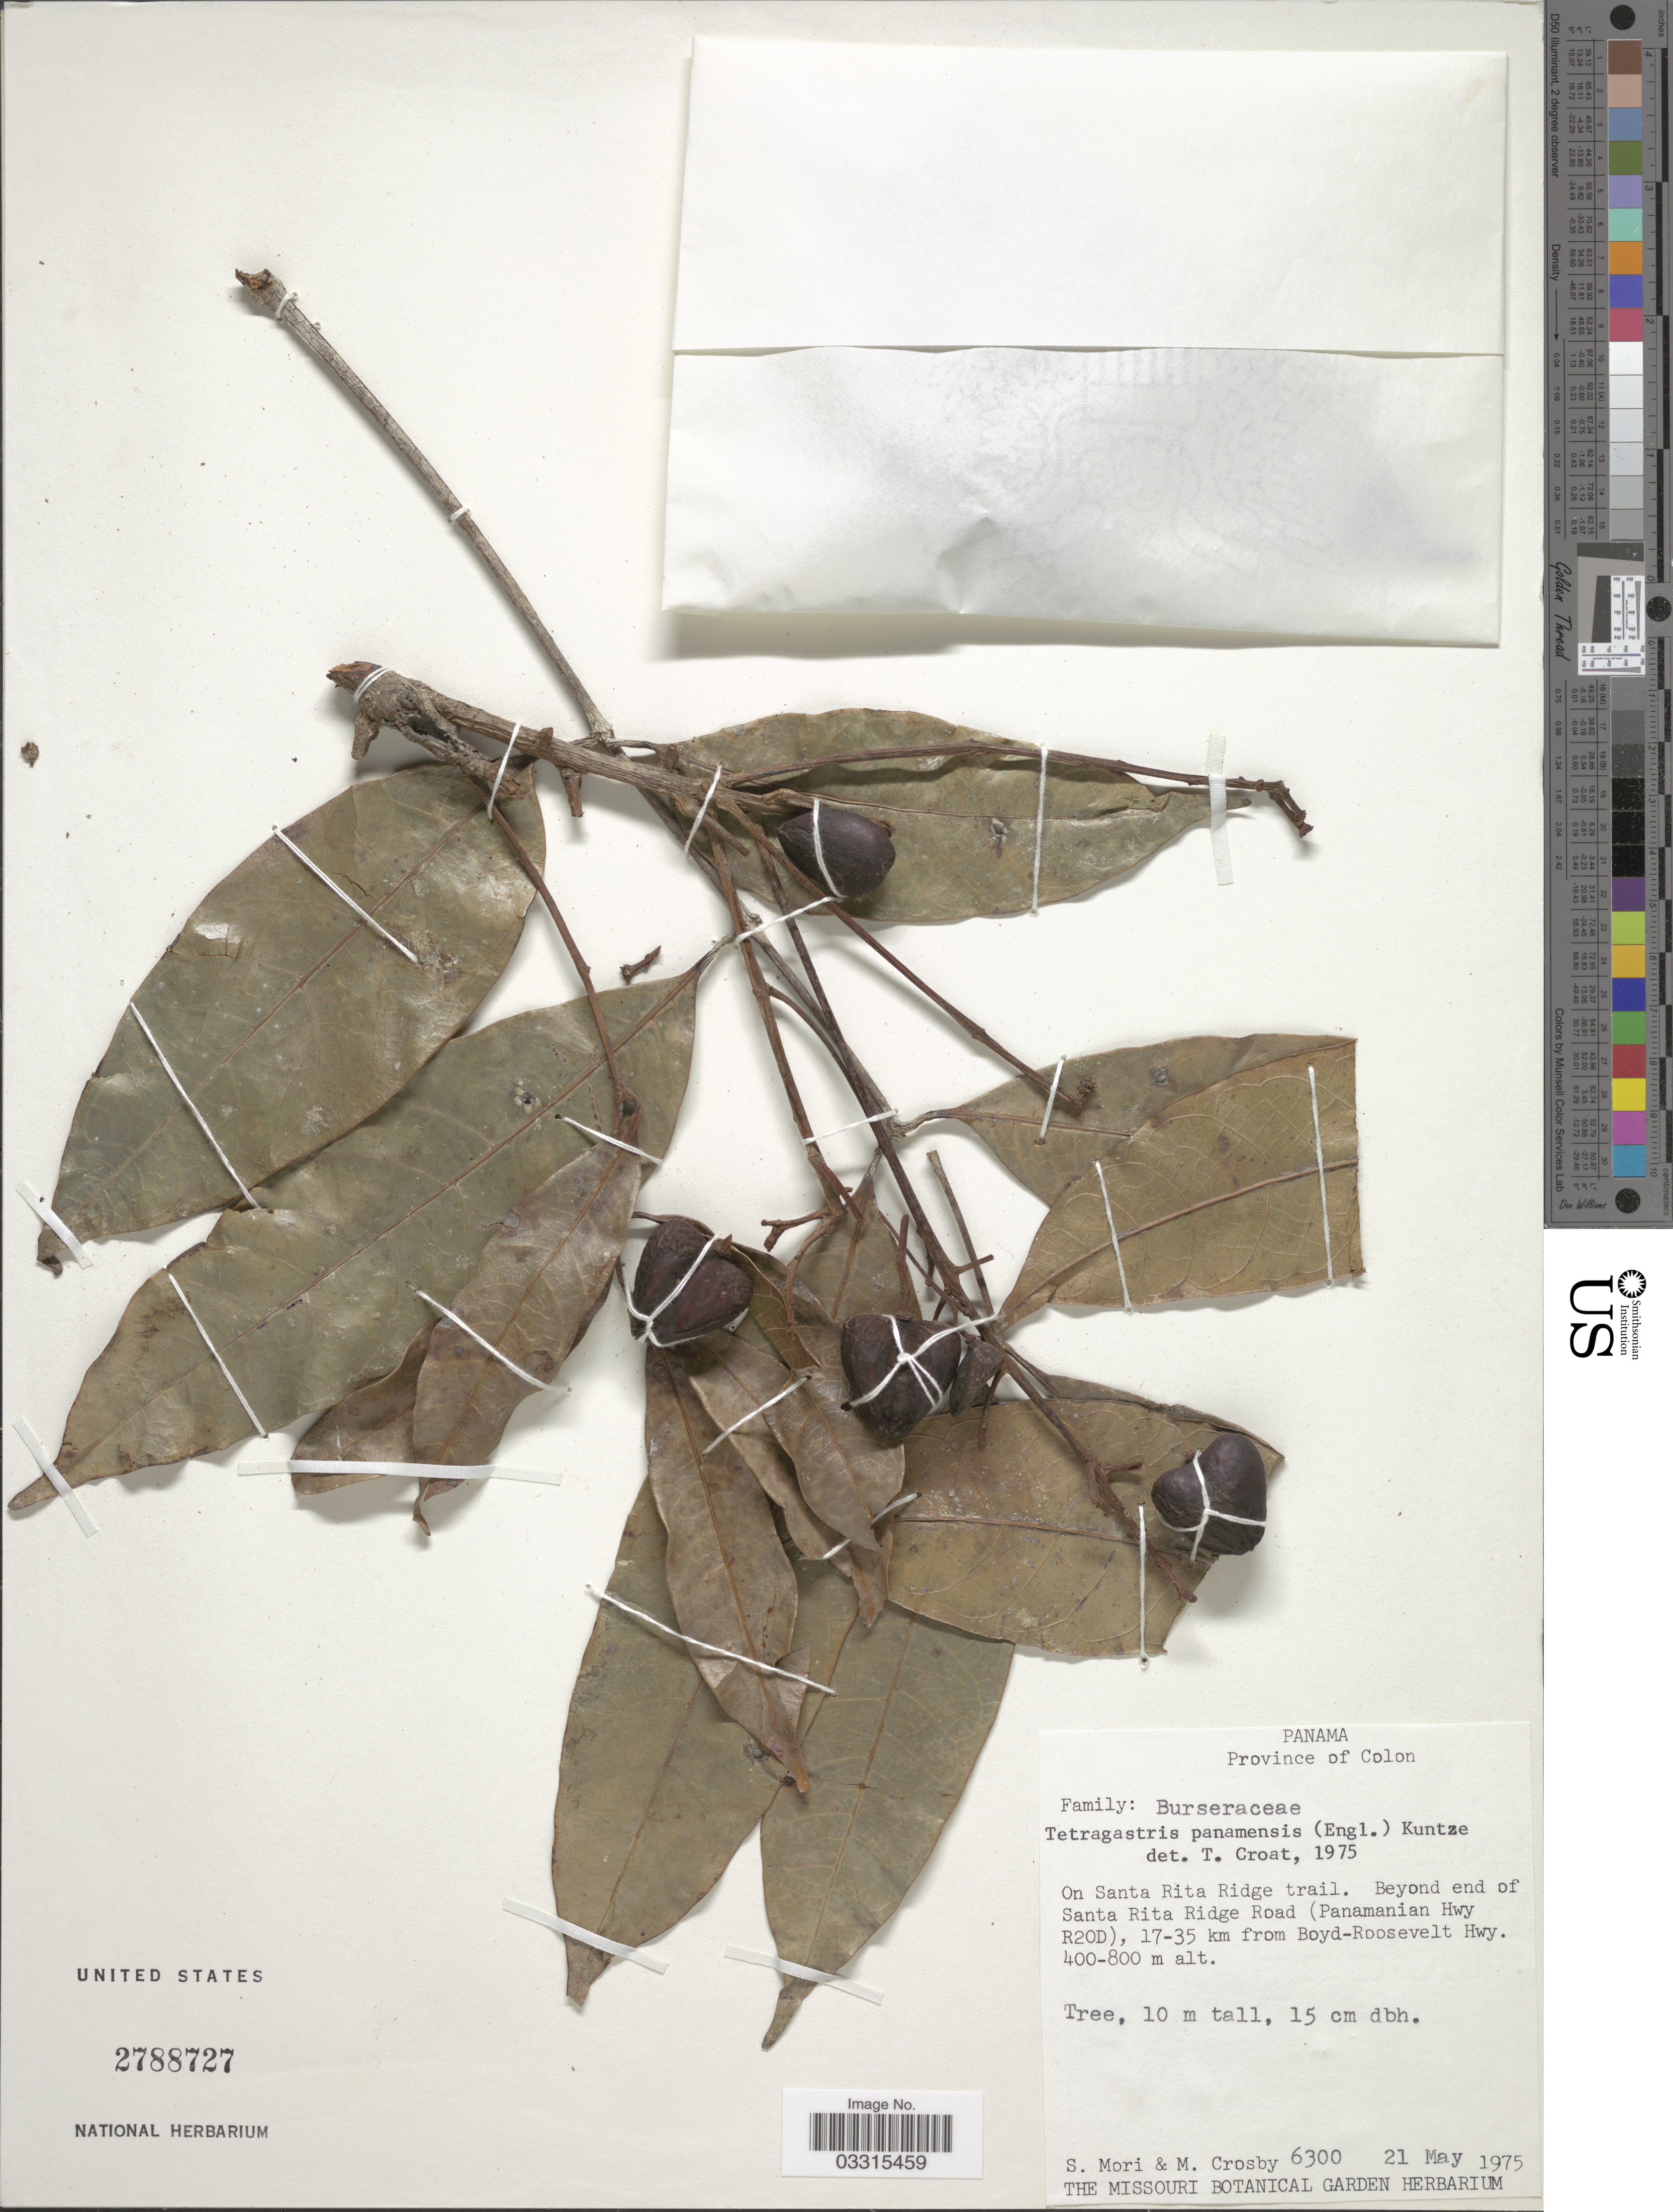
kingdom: Plantae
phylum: Tracheophyta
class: Magnoliopsida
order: Sapindales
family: Burseraceae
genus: Protium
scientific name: Protium stevensonii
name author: (Standl.) Daly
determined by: Daly, Douglas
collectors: S. Mori & M. Crosby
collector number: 6300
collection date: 1975-05-21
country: Panama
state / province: Colón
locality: On Santa Rita Ridge trail. Beyond end of Santa Rita Ridge Road (Panamanian Hwy R20D), 17-35 km from Boyd-Roosevelt Hwy.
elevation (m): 400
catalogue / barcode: US 2788727